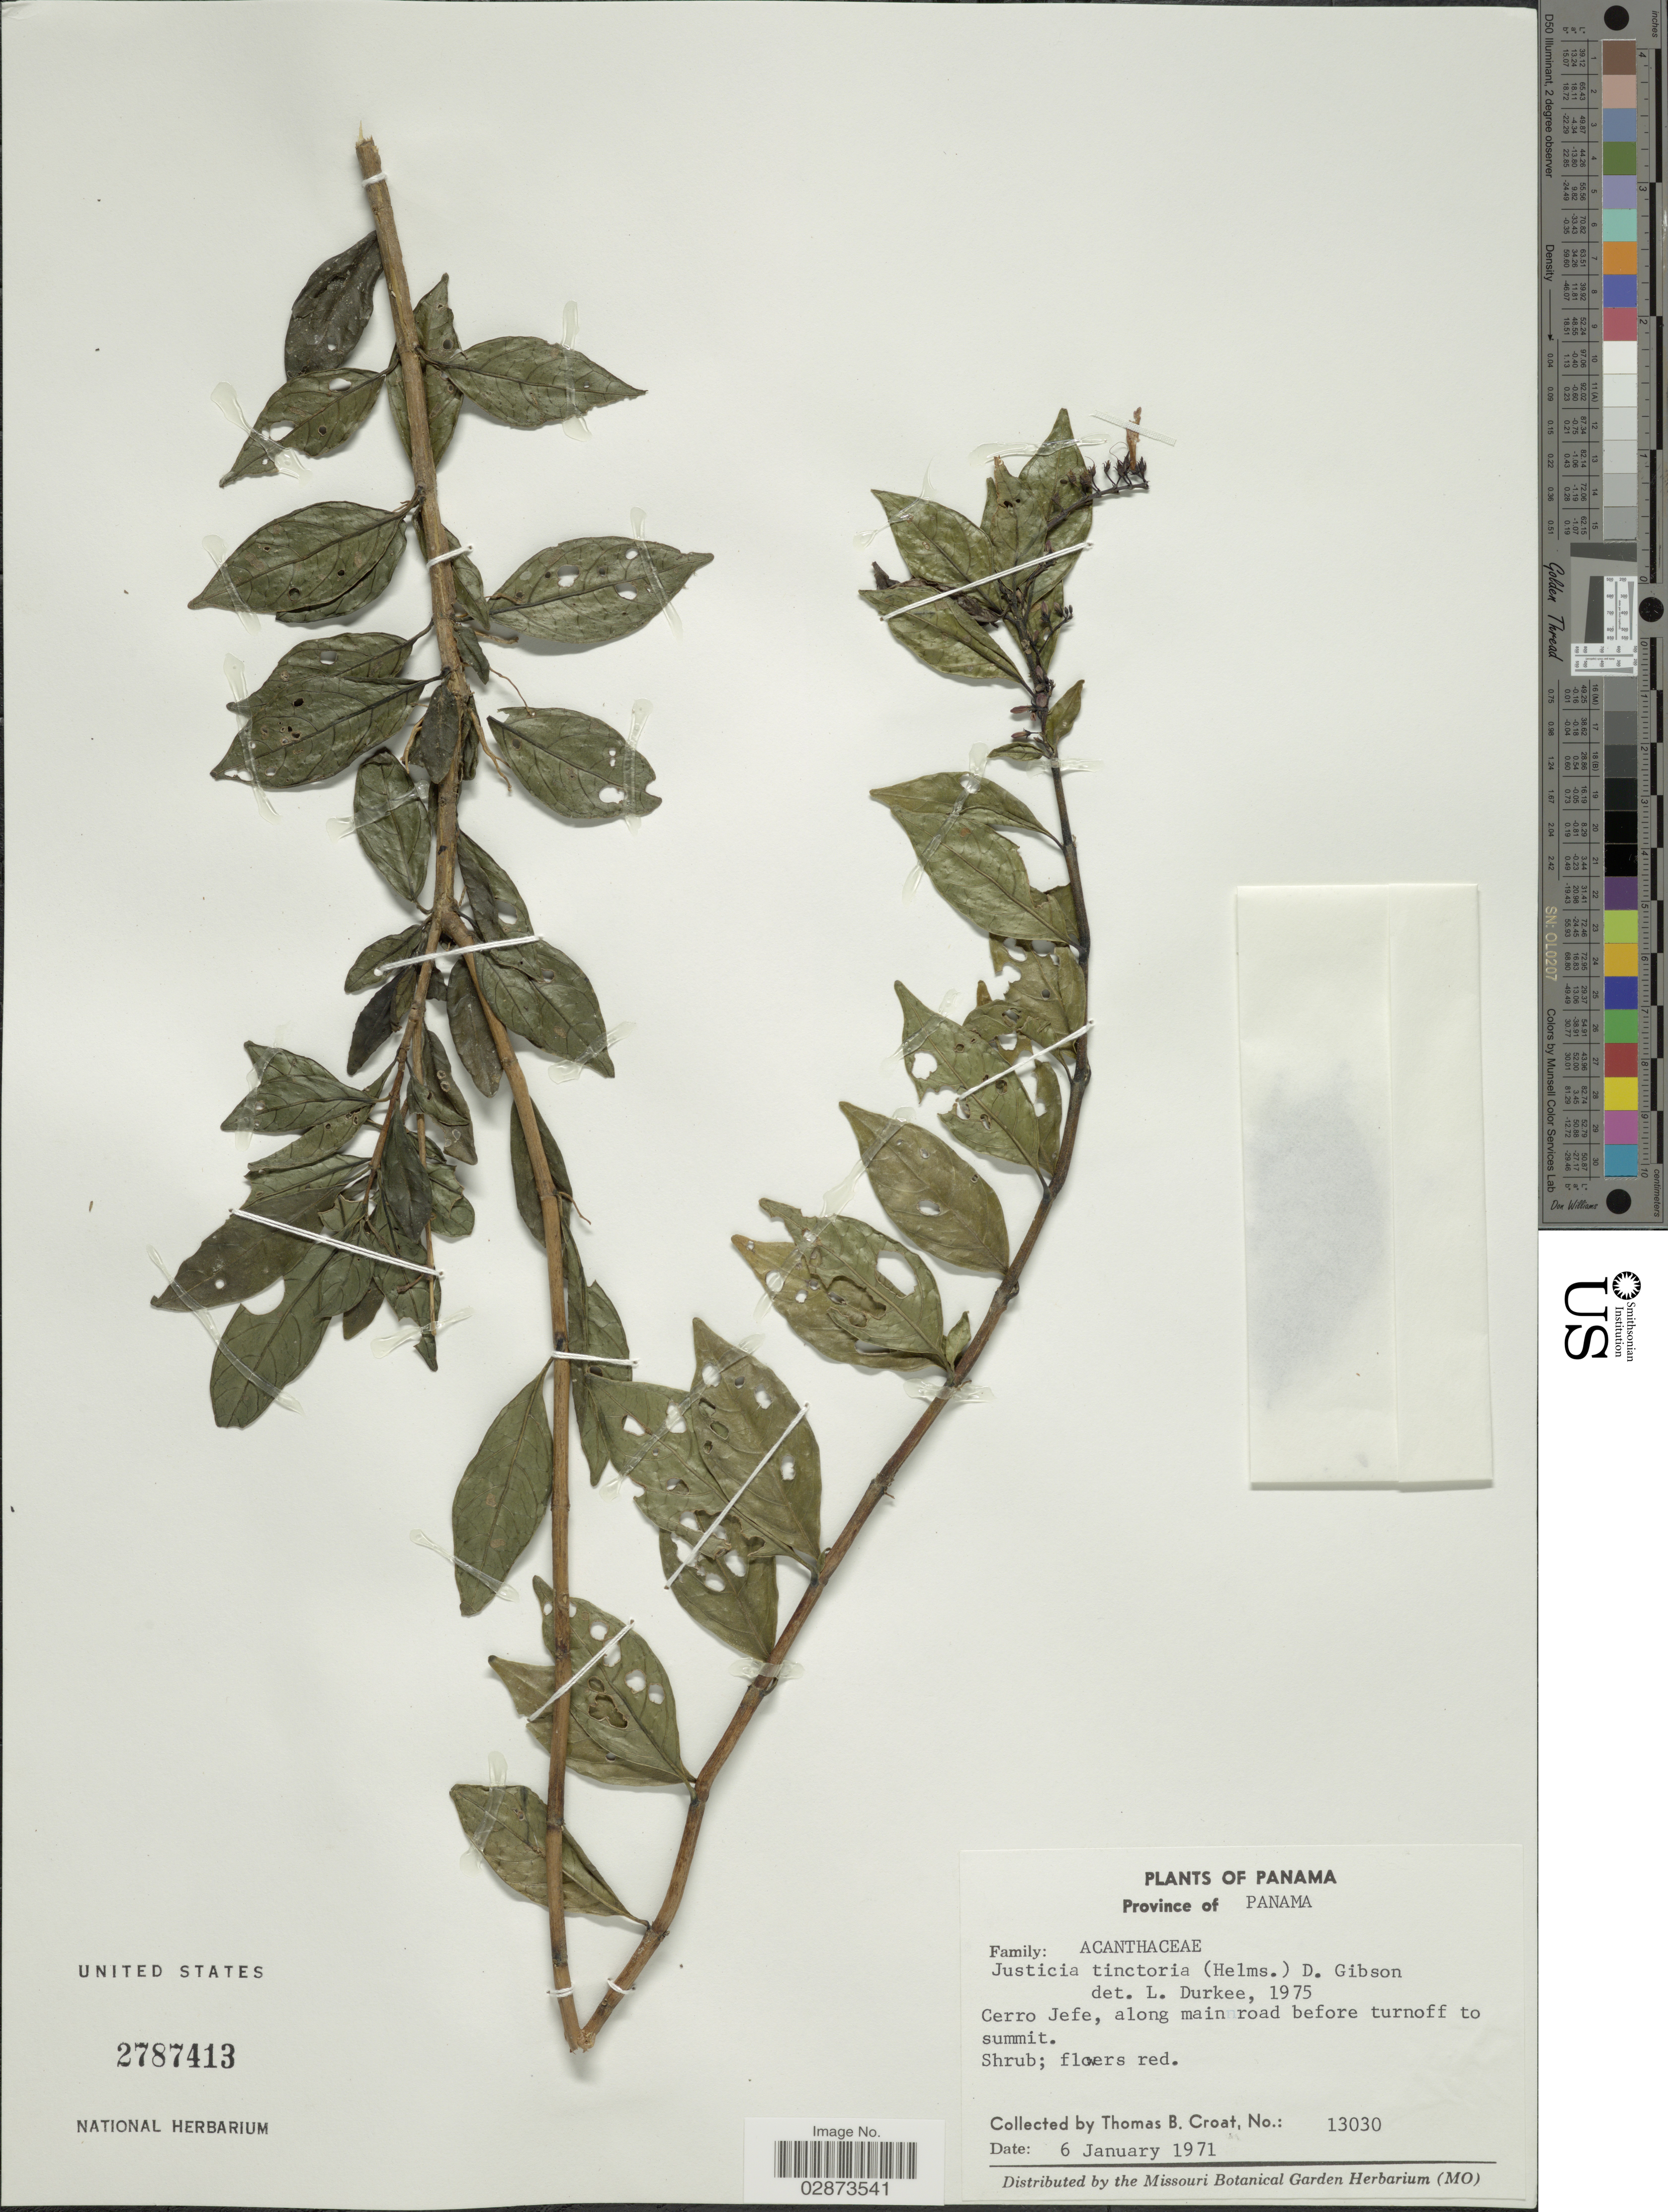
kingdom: Plantae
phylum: Tracheophyta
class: Magnoliopsida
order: Lamiales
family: Acanthaceae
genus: Odontonema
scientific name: Odontonema microphyllum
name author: Durkee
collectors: T. B. Croat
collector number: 13030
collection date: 1971-01-06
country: Panama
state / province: Panamá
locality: Cerro Jefe, along main road before turnoff to summit.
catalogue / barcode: US 2787413